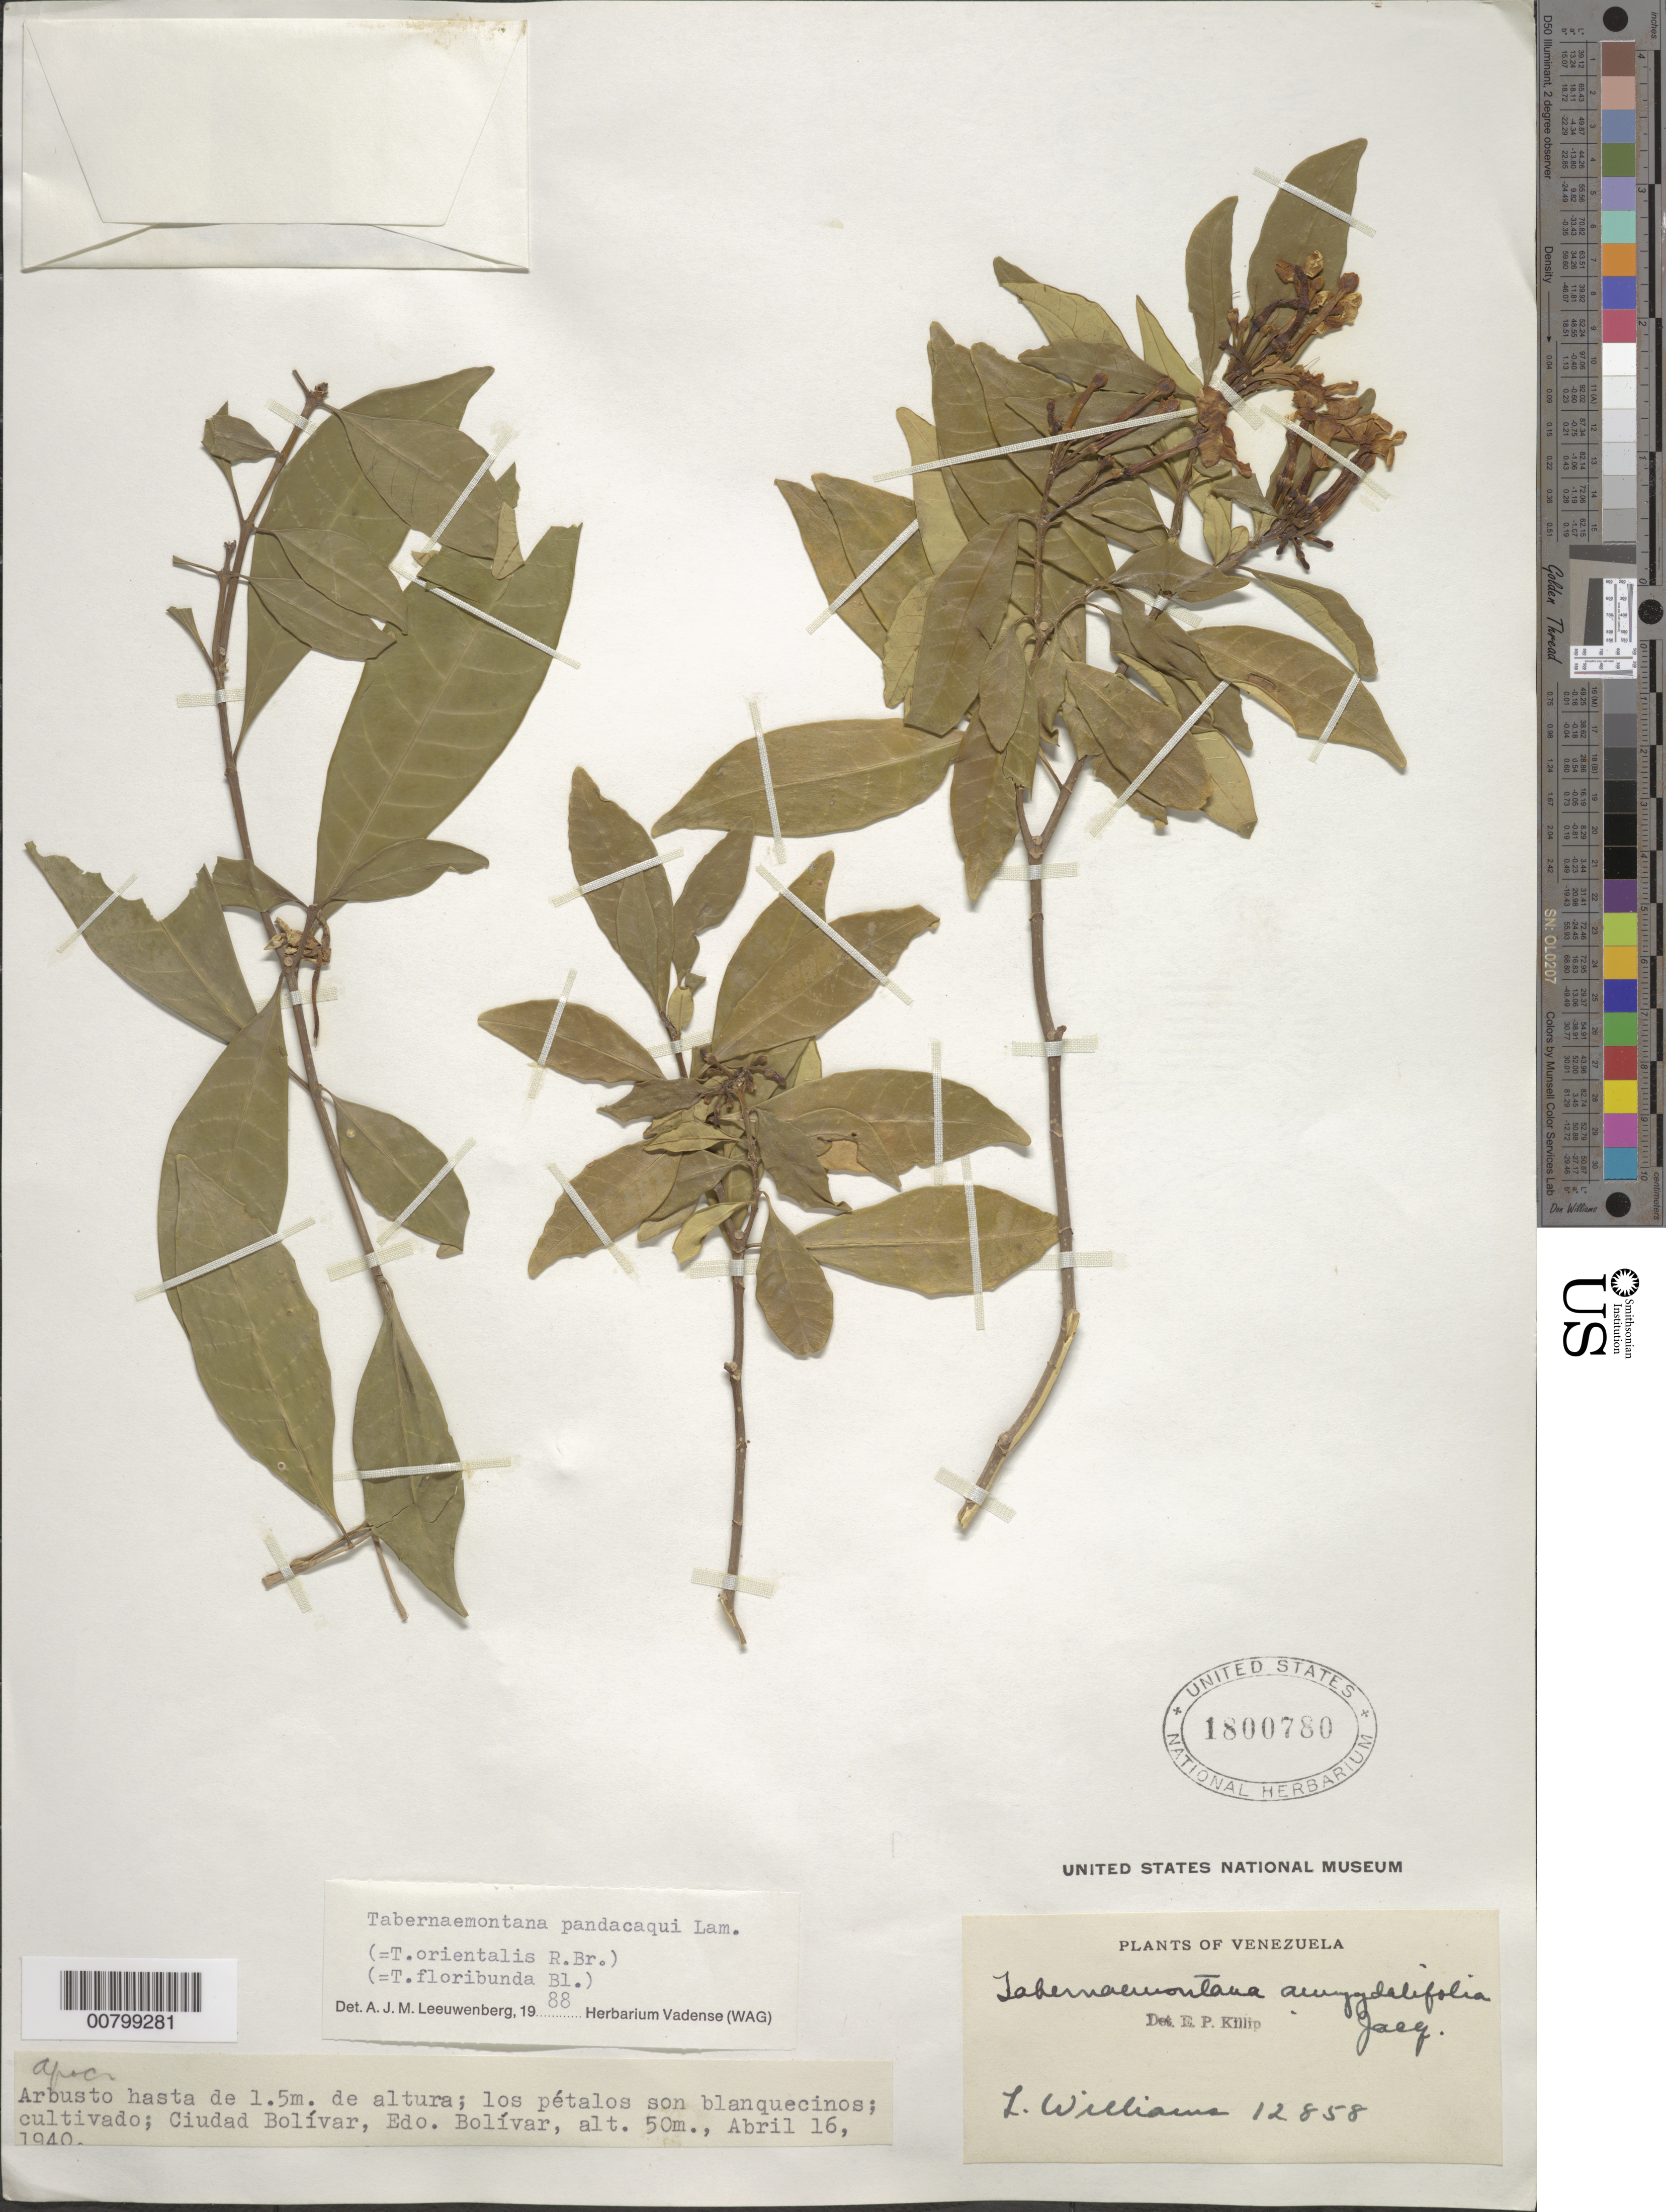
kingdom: Plantae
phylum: Tracheophyta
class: Magnoliopsida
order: Gentianales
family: Apocynaceae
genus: Tabernaemontana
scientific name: Tabernaemontana pandacaqui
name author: Poir.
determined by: Leeuwenberg, A. J. M.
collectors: Ll. Williams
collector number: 12858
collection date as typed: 16-Apr-40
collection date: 1940-04-16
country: Venezuela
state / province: Bolívar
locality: Ciudad Bolívar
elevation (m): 50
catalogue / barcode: US 1800780